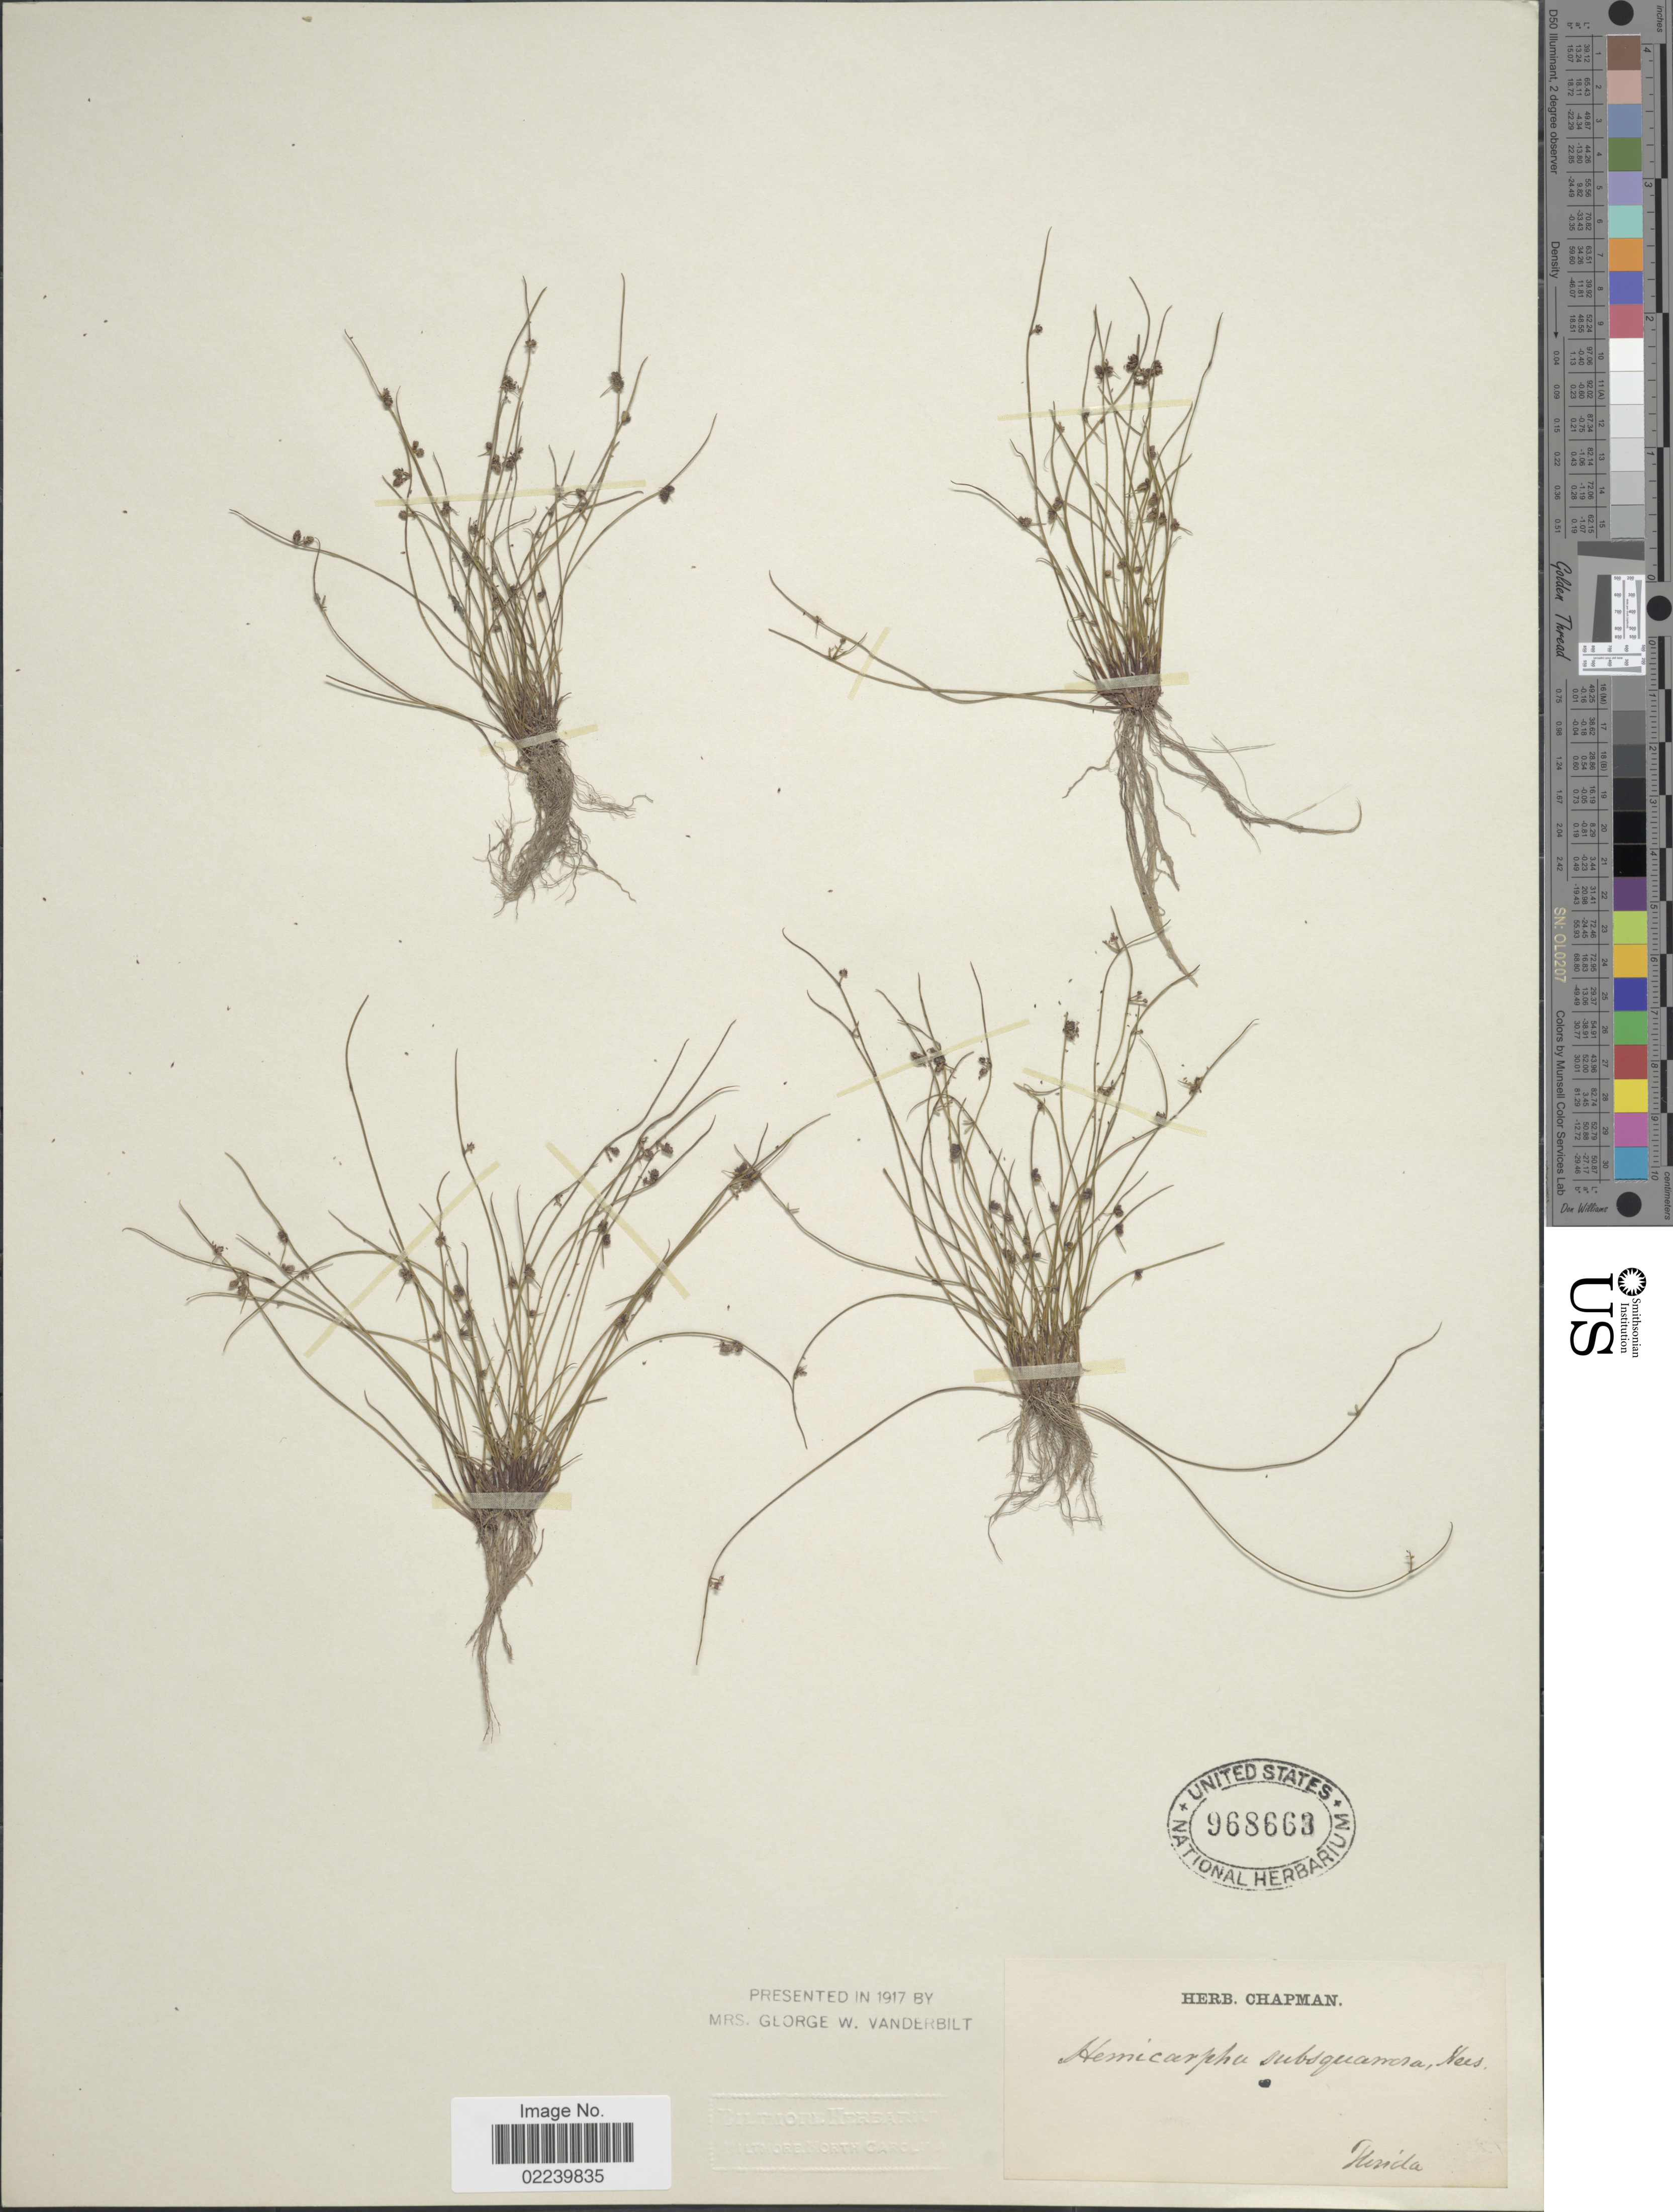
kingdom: Plantae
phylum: Tracheophyta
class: Liliopsida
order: Poales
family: Cyperaceae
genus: Cyperus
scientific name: Cyperus subsquarrosus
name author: (Muhl.) Bauters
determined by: Strong, M. T., (US), Smithsonian Institution - National Museum of Natural History (UNITED STATES)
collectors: ex herb. Chapman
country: United States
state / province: Florida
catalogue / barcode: US 968663